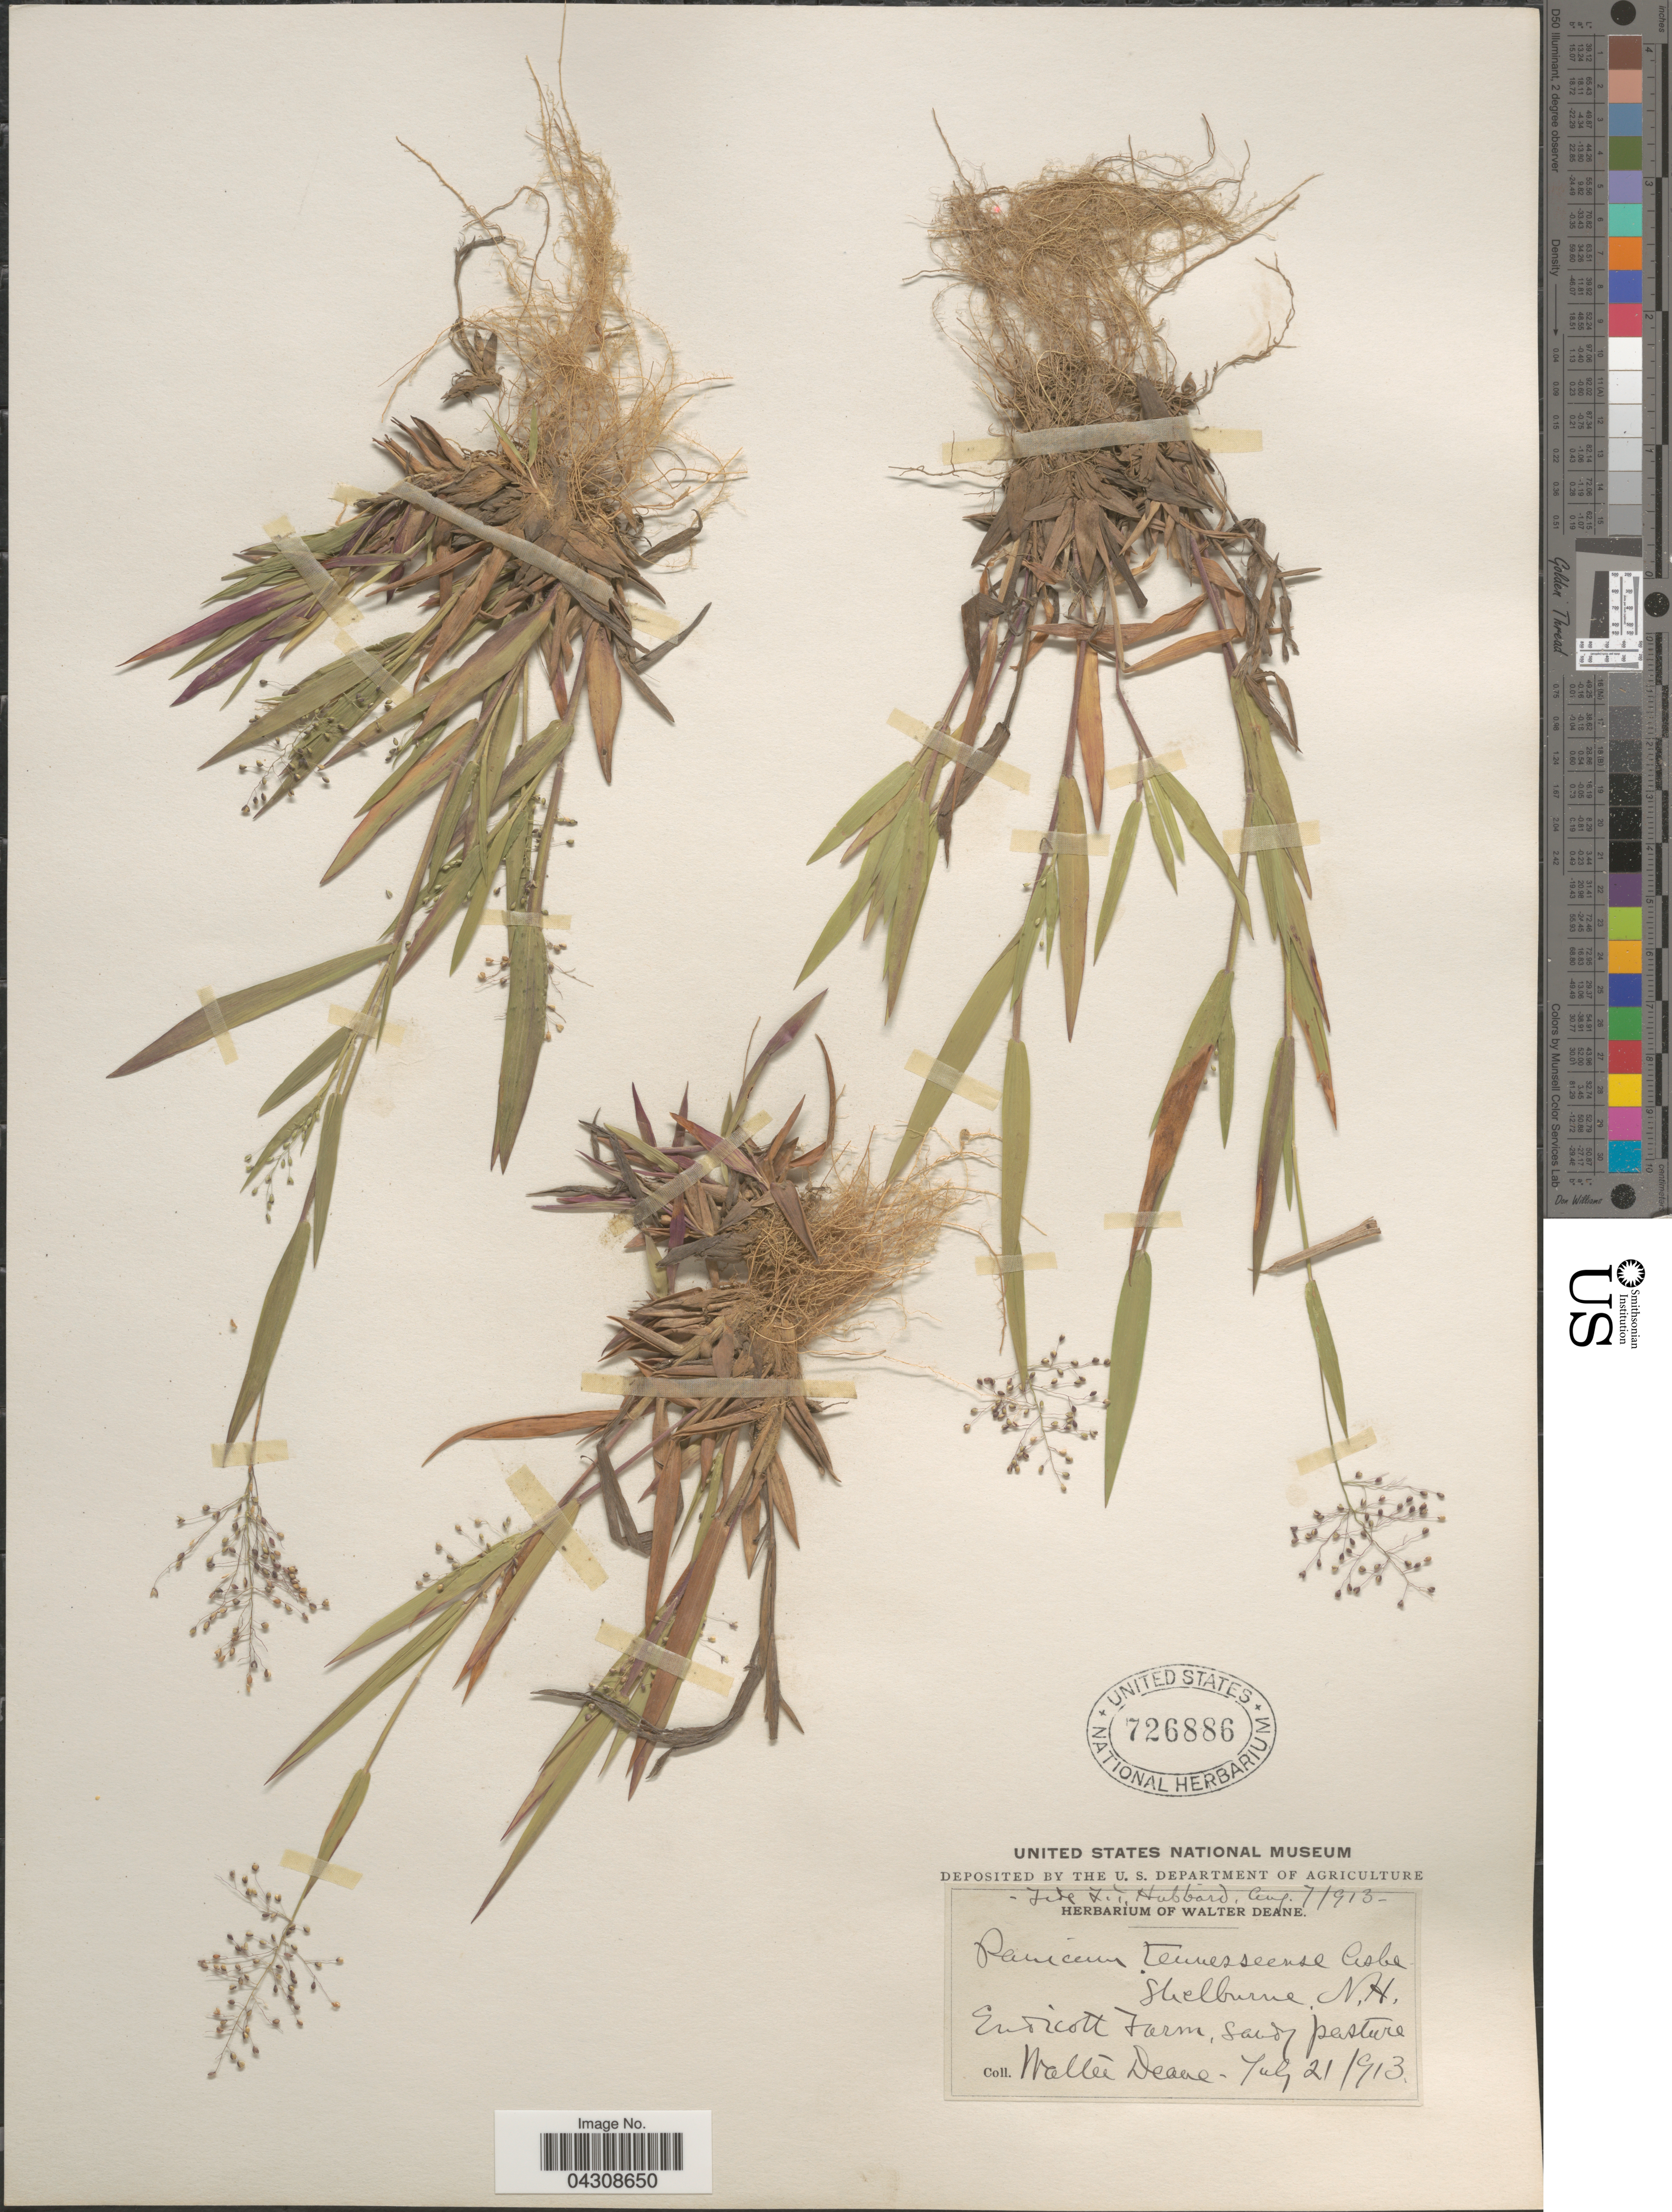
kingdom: Plantae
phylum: Tracheophyta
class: Liliopsida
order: Poales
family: Poaceae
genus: Dichanthelium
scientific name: Dichanthelium acuminatum var. acuminatum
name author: (Sw.) Gould & C.A. Clark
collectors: W. Deane & F. T. Hubbard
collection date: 1913-07-21/1913-08-07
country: United States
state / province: New Hampshire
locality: Shelburne. Endicott Farm.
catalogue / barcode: US 726886